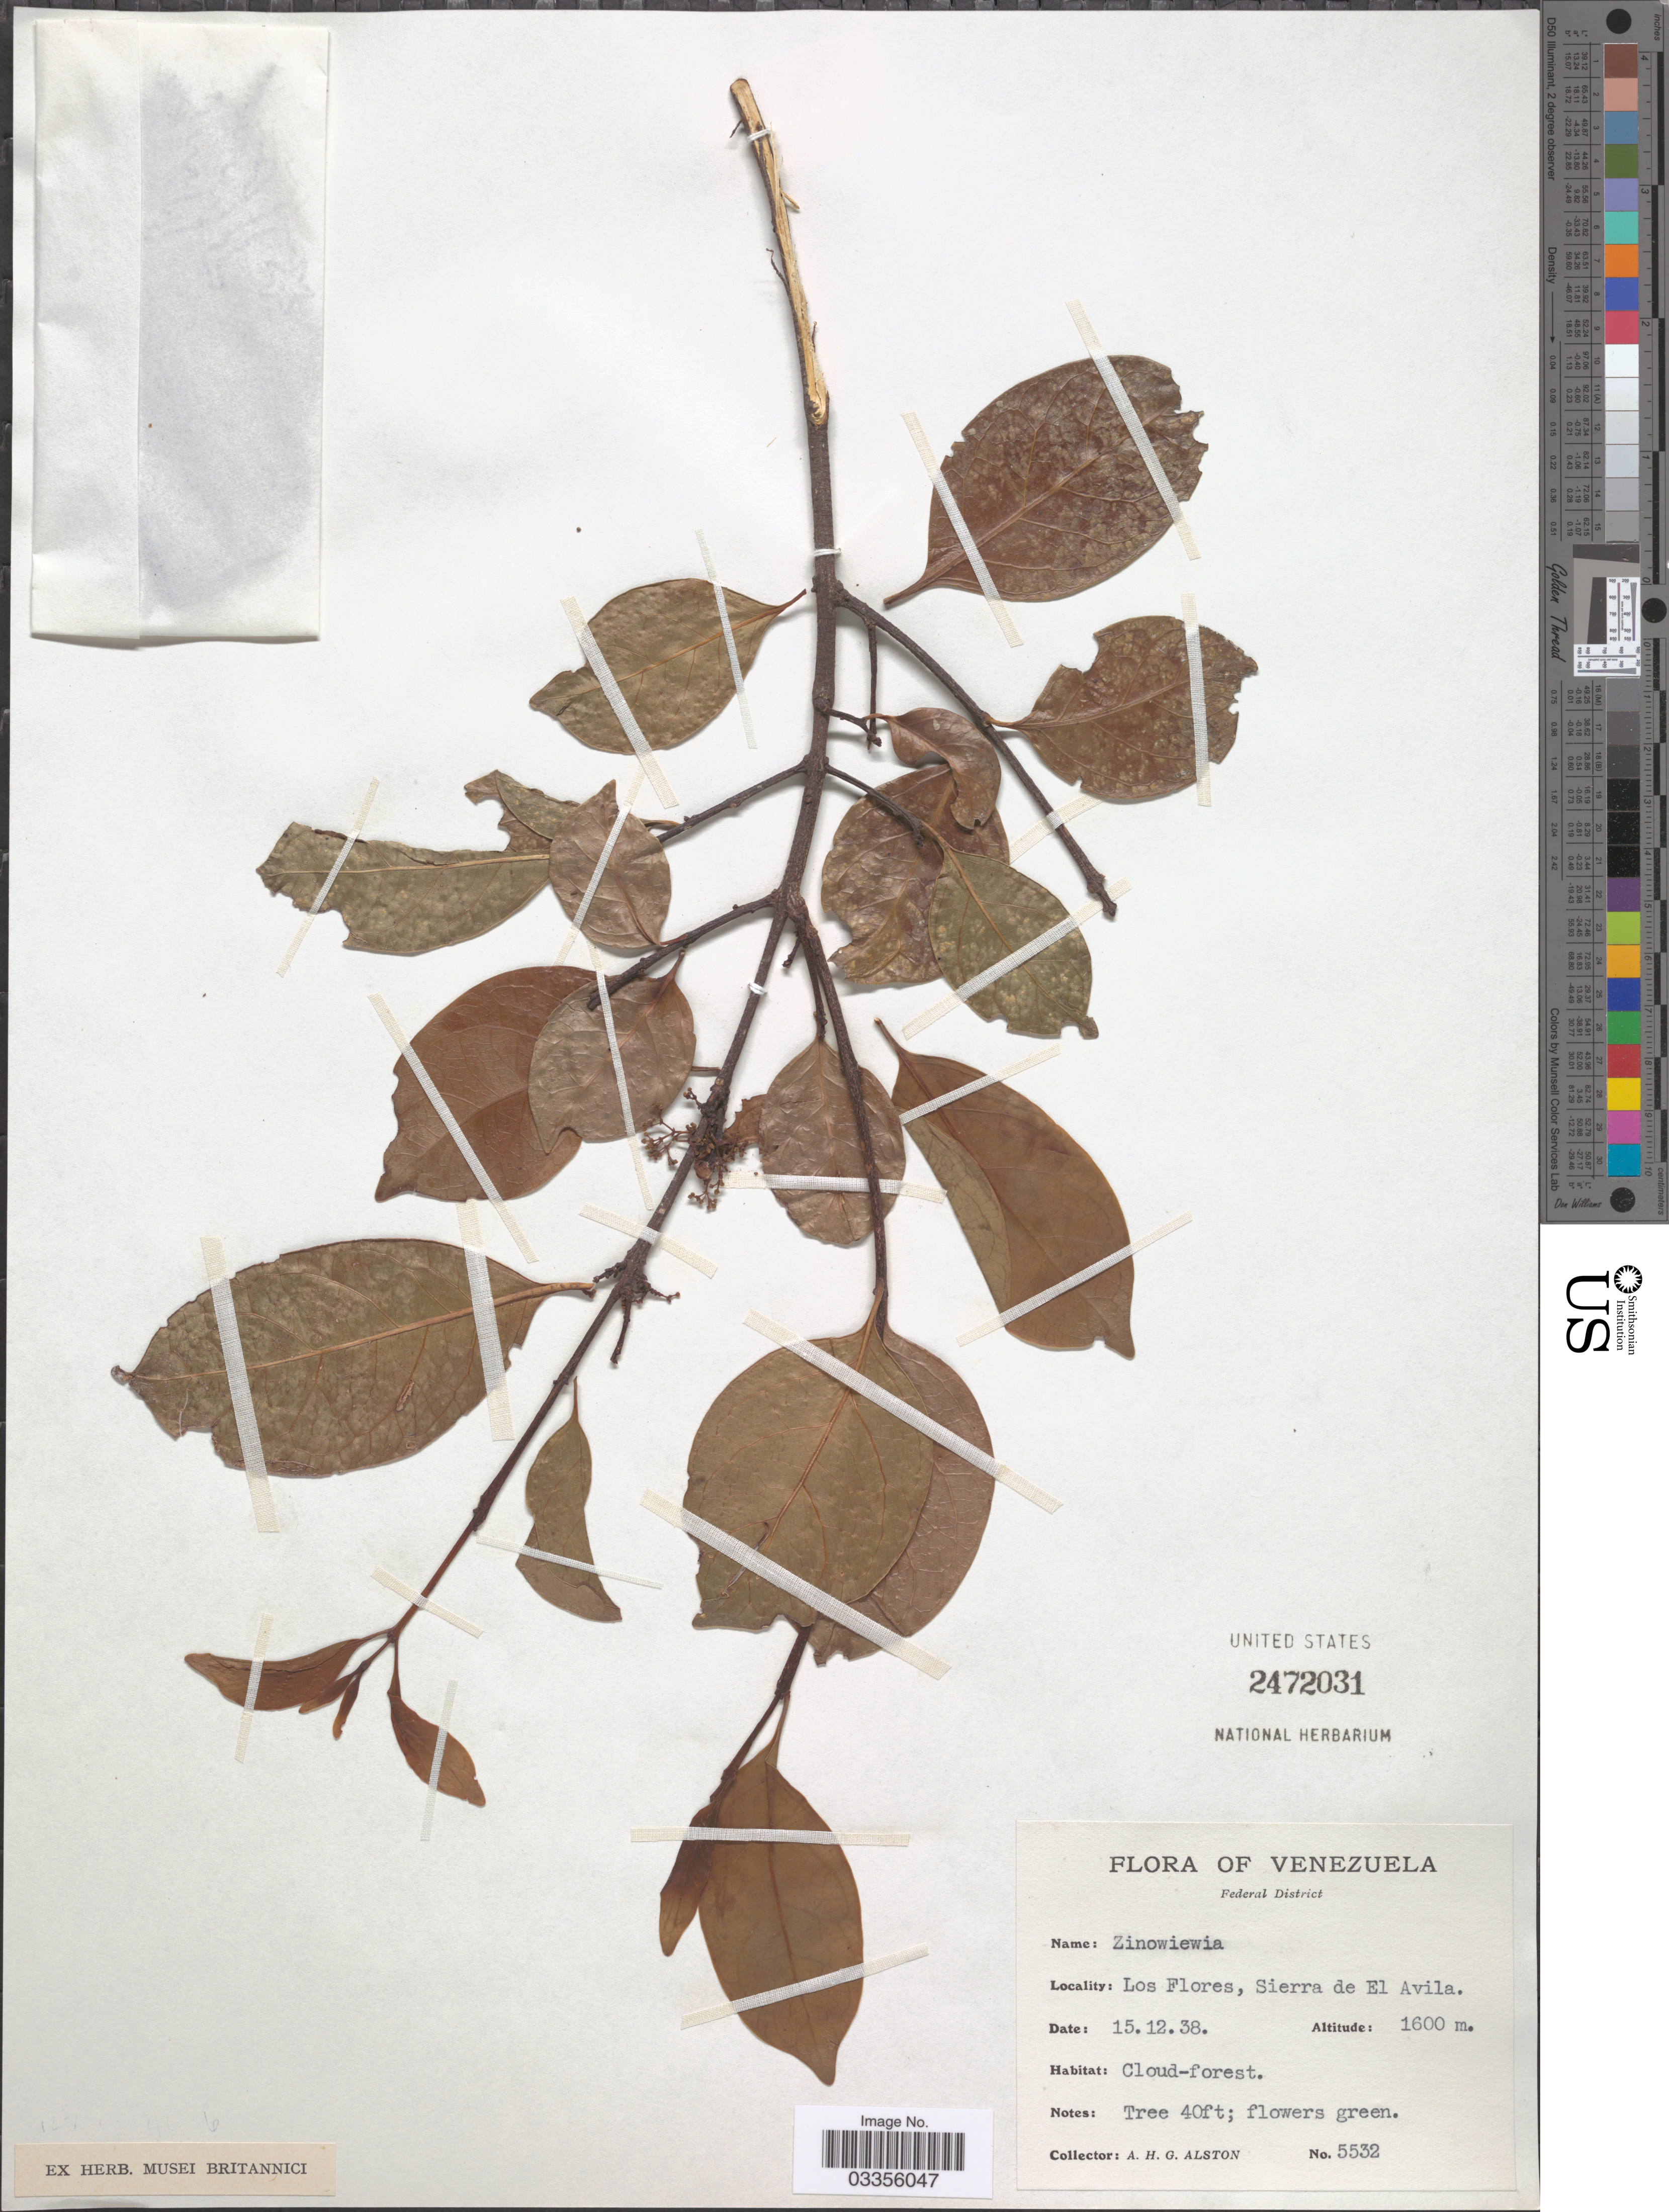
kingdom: Plantae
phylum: Tracheophyta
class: Magnoliopsida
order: Celastrales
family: Celastraceae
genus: Zinowiewia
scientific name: Zinowiewia sp.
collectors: A. H. Alston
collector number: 5532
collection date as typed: Transcribed d/m/y: 15/12/38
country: Venezuela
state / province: Miranda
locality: Federal District. Los Flores, Sierra de El Avila.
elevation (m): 1600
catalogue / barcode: US 2472031